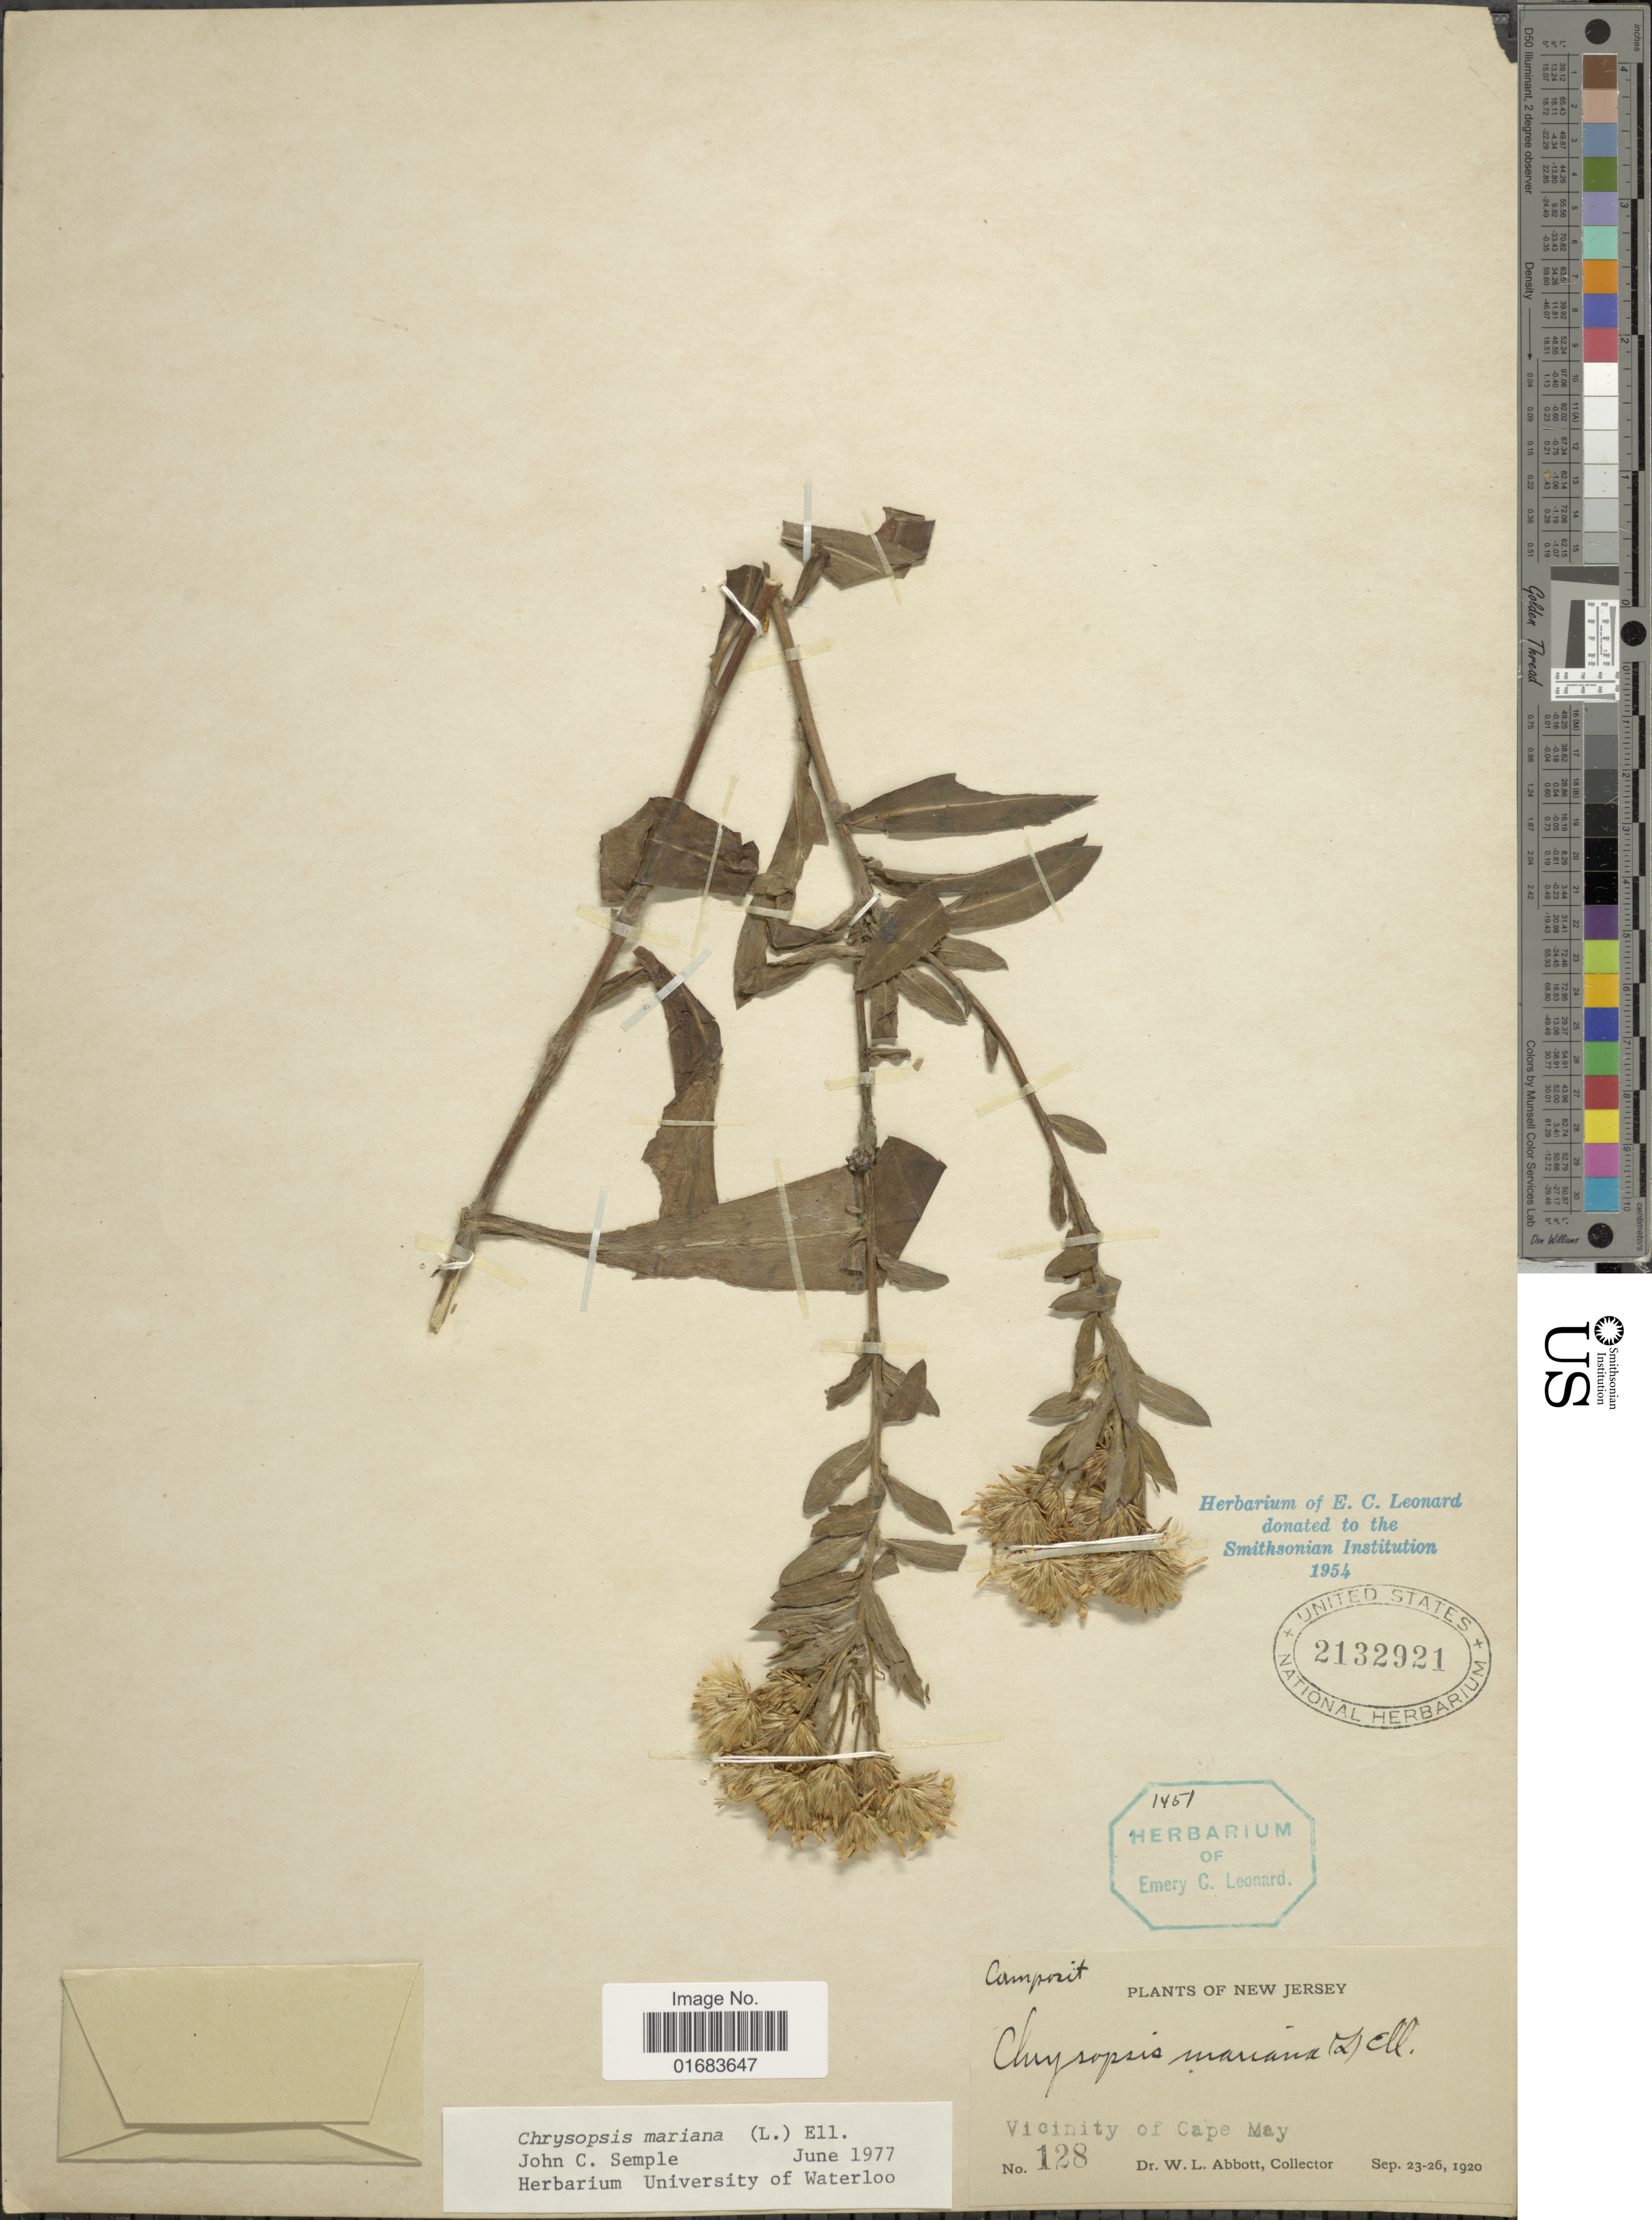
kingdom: Plantae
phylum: Tracheophyta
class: Magnoliopsida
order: Asterales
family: Asteraceae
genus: Chrysopsis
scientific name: Chrysopsis mariana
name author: (L.) Elliott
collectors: W. L. Abbott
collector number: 128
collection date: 1920-09-23/1920-09-26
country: United States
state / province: New Jersey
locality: Vicinity of Cape May.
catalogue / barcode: US 2132921